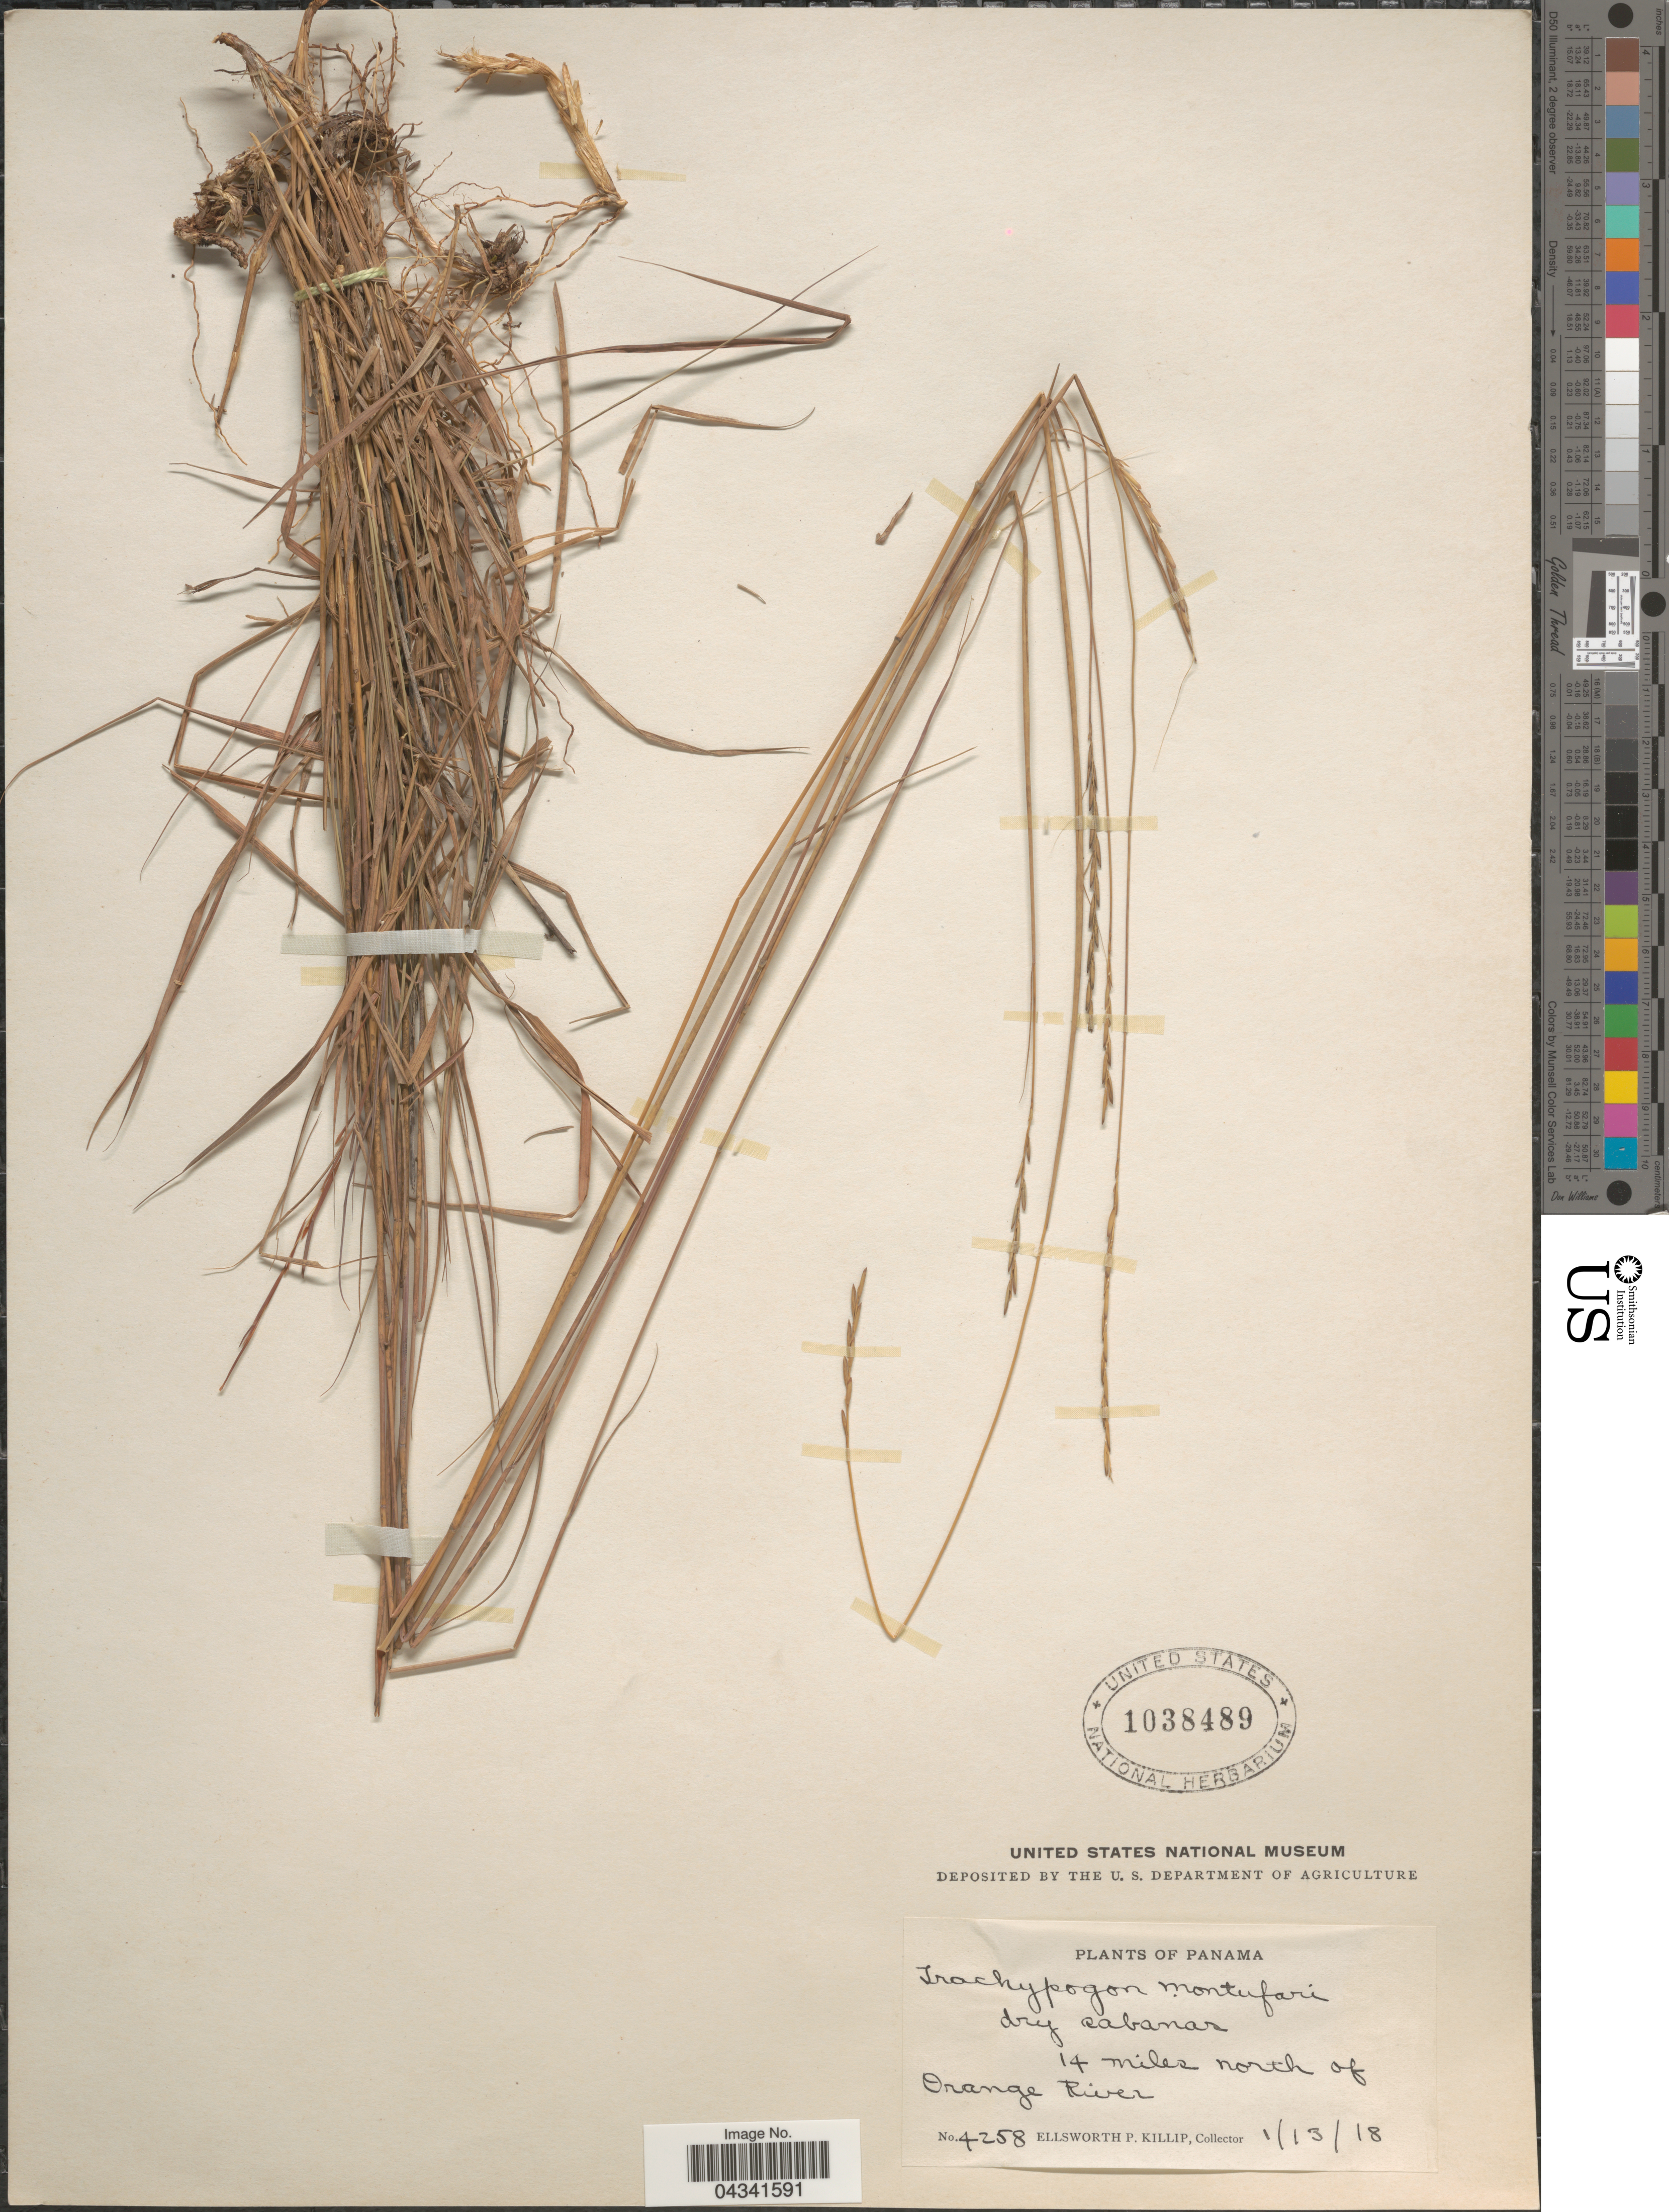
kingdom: Plantae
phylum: Tracheophyta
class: Liliopsida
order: Poales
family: Poaceae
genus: Trachypogon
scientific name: Trachypogon spicatus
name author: (L. f.) Kuntze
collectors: E. P. Killip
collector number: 4258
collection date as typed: Transcribed d/m/y: 13/1/18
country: Panama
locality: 14 miles north of Orange River.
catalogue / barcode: US 1038489